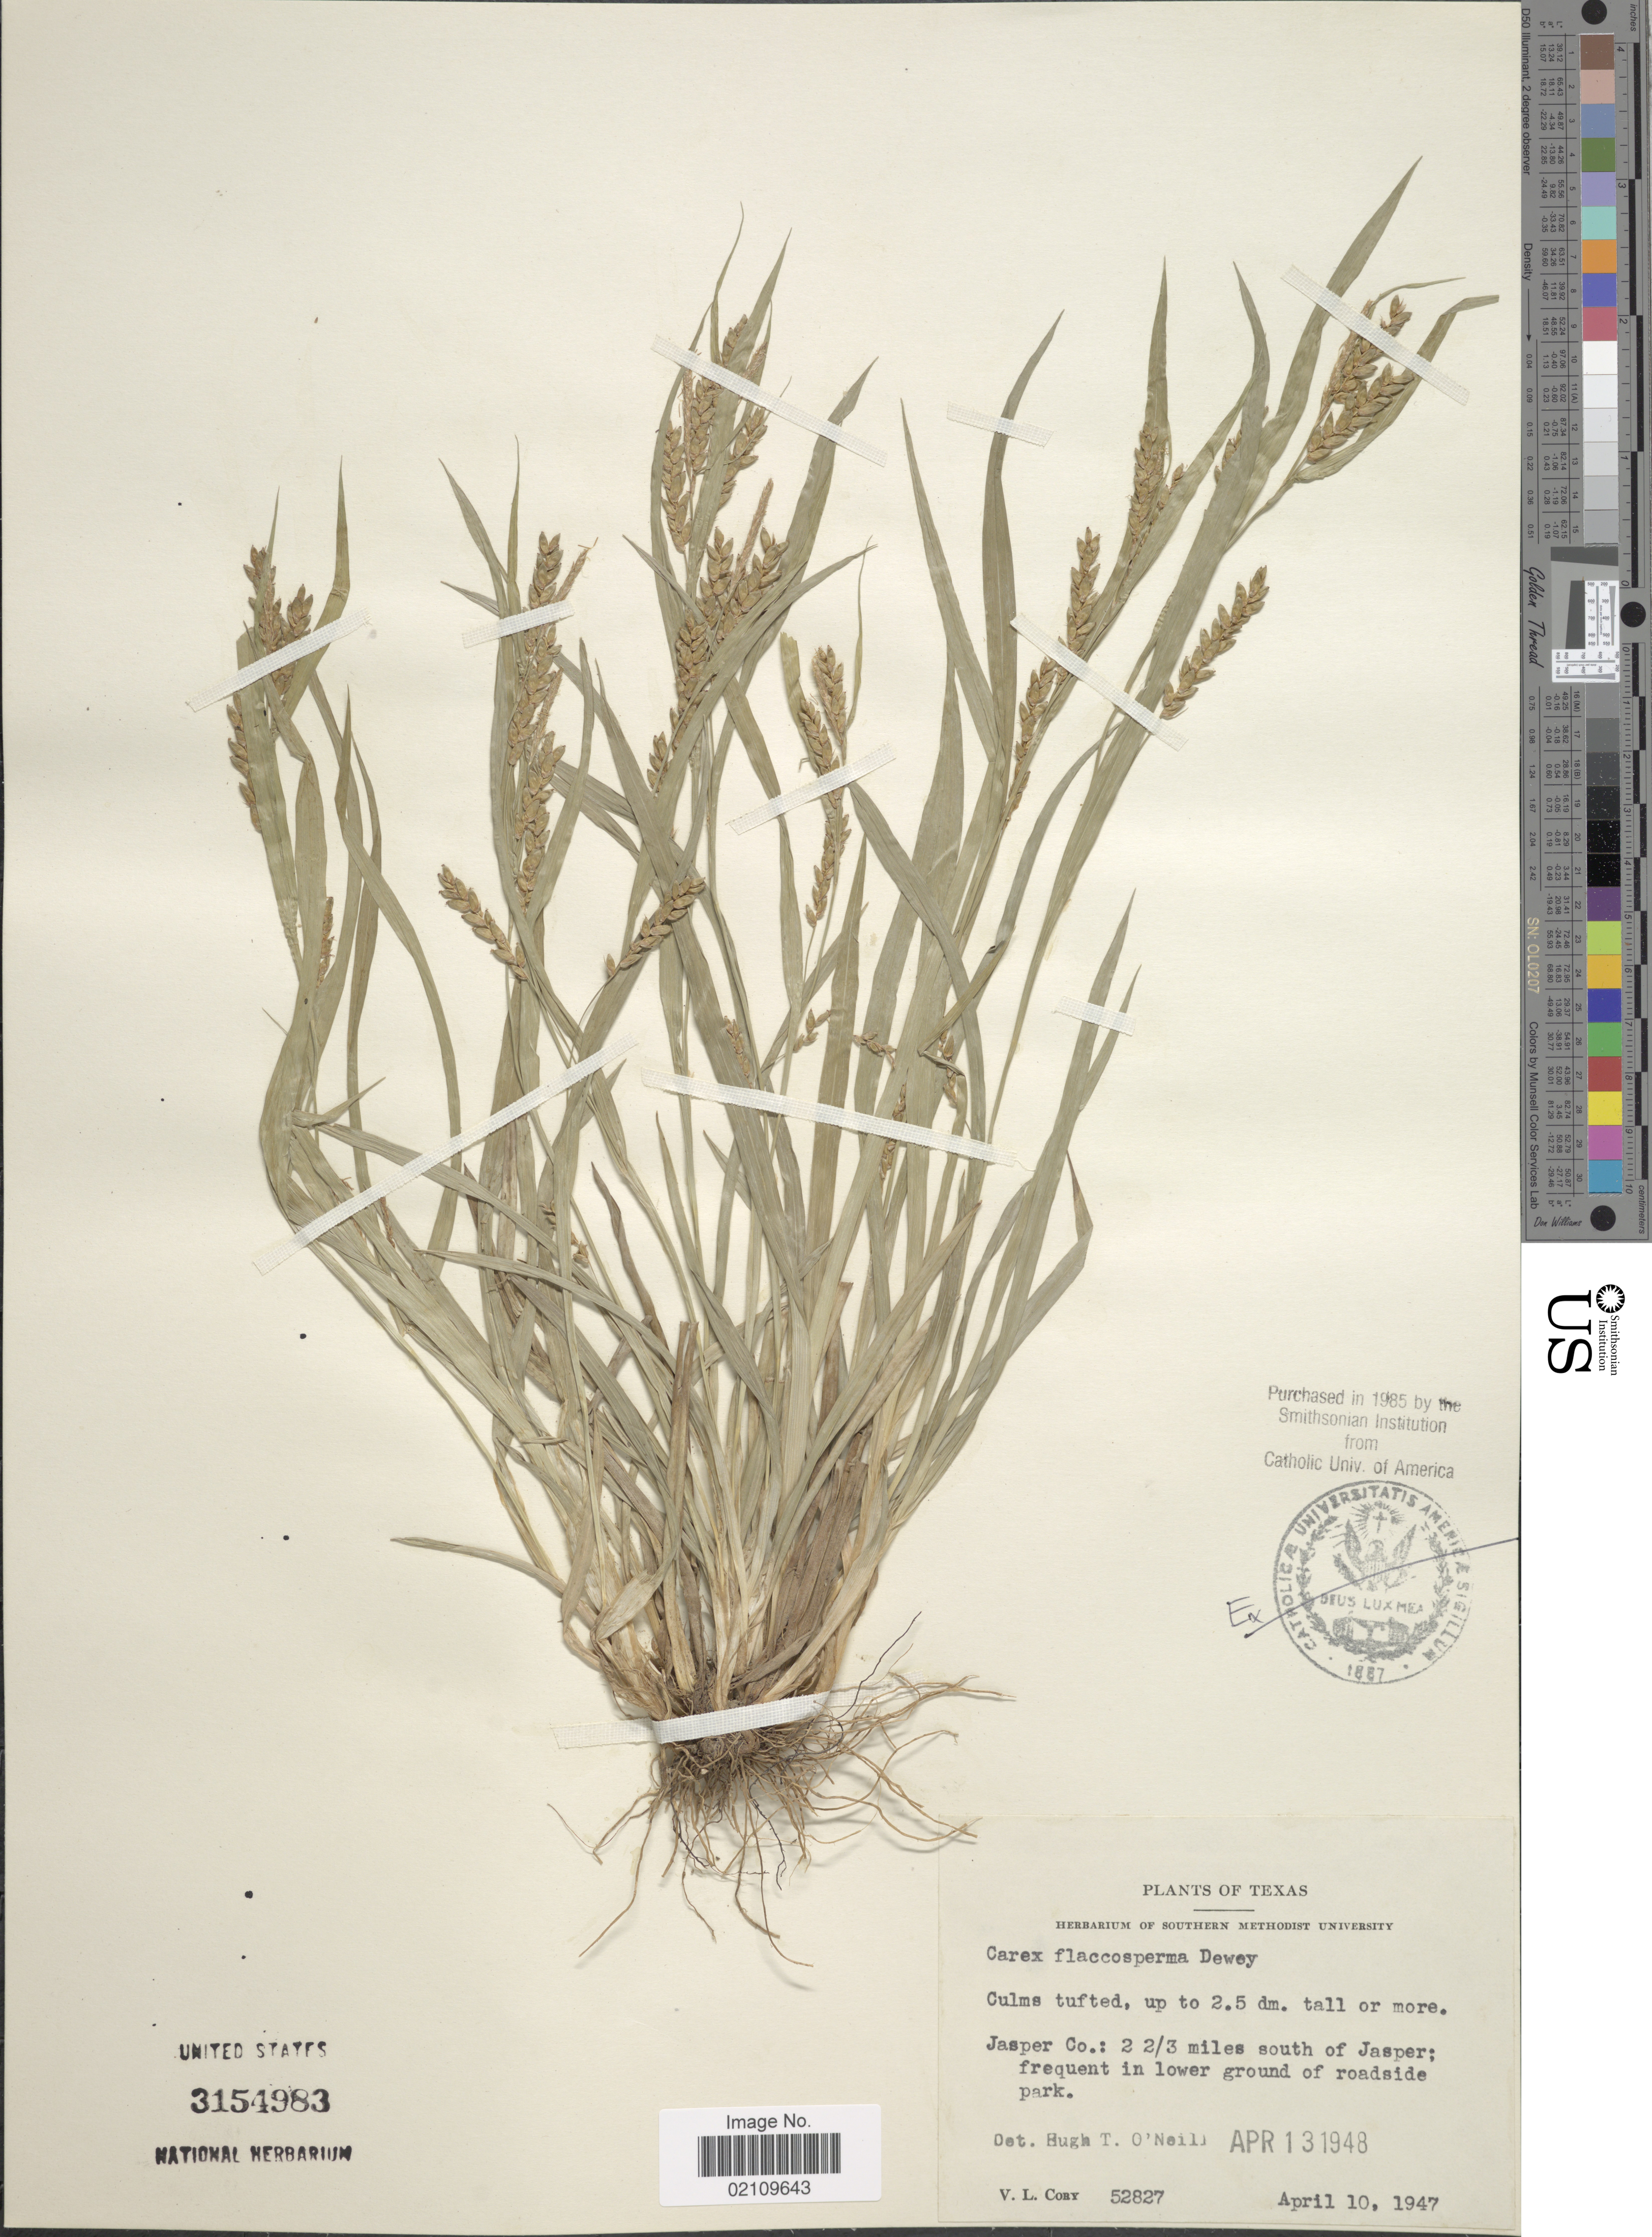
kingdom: Plantae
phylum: Tracheophyta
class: Liliopsida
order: Poales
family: Cyperaceae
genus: Carex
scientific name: Carex flaccosperma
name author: Dewey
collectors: V. Cory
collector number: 52827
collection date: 1947-04-10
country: United States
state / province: Texas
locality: Jasper Co.: 2 2/3 miles south of Jasper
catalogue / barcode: US 3154983